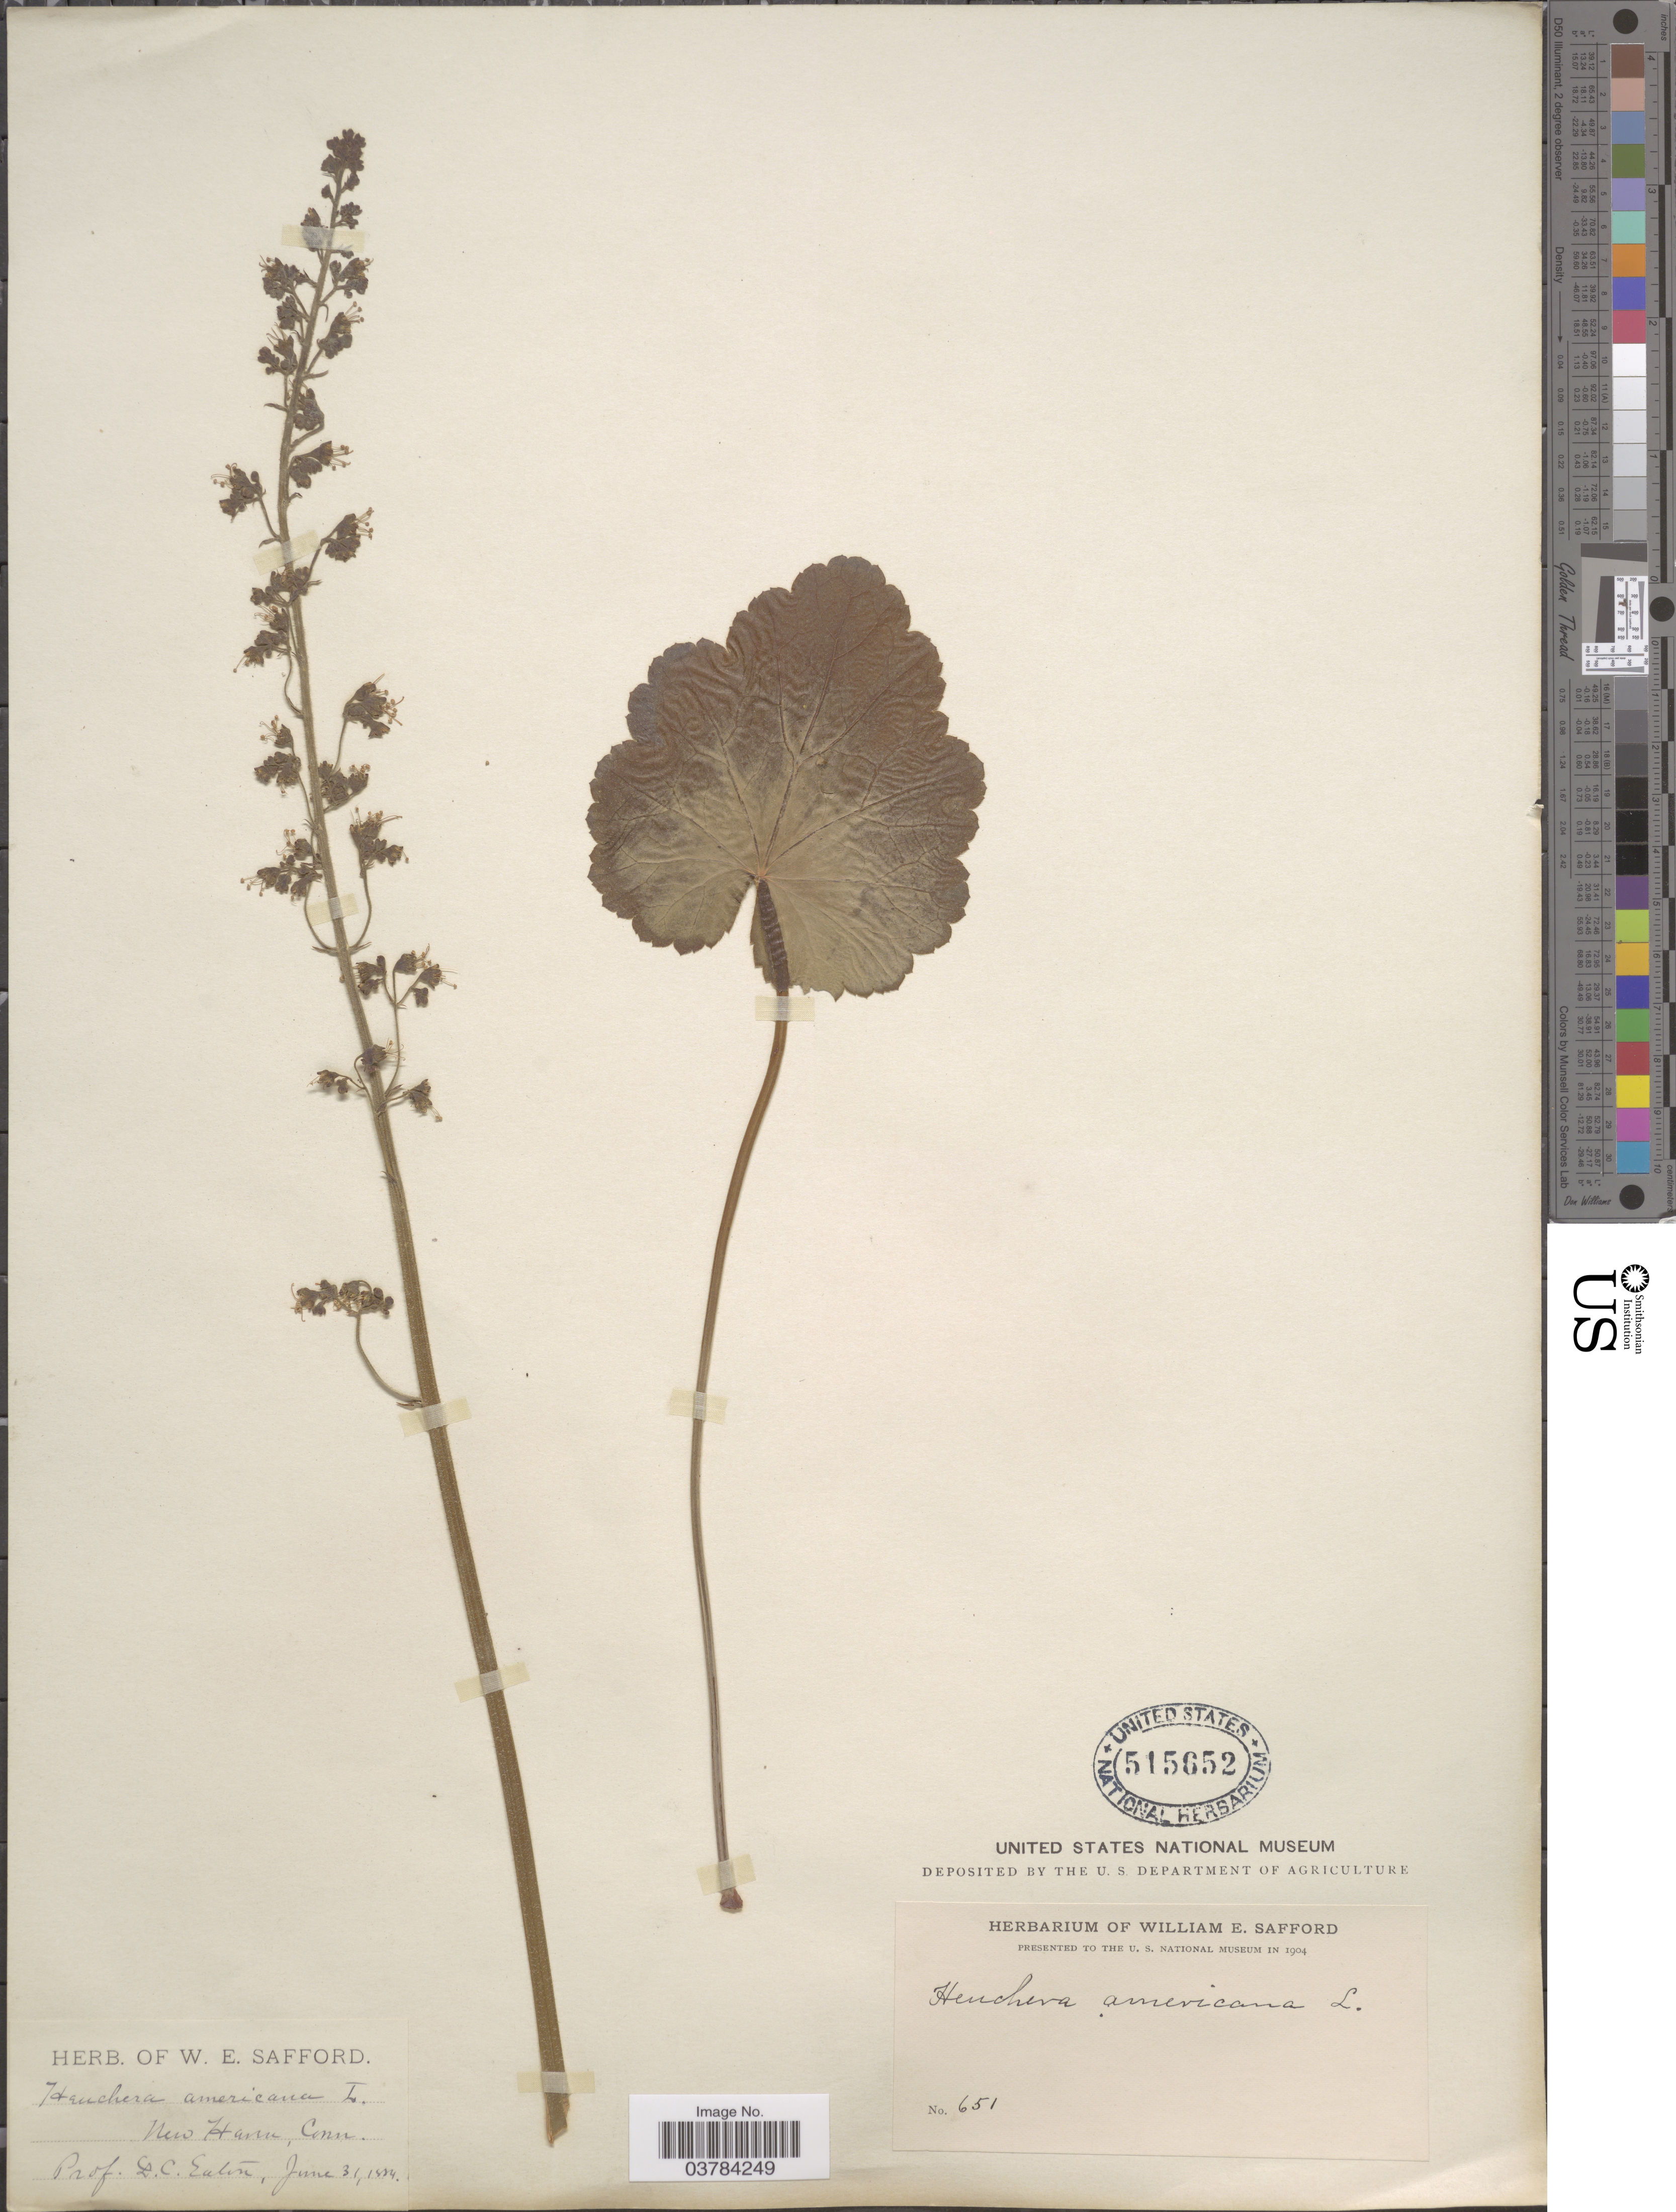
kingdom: Plantae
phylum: Tracheophyta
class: Magnoliopsida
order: Saxifragales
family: Saxifragaceae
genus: Heuchera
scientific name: Heuchera americana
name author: L.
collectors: D. Eaton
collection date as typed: Transcribed d/m/y: 31/6/1884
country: United States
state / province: Connecticut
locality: New Haven.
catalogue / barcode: US 515652